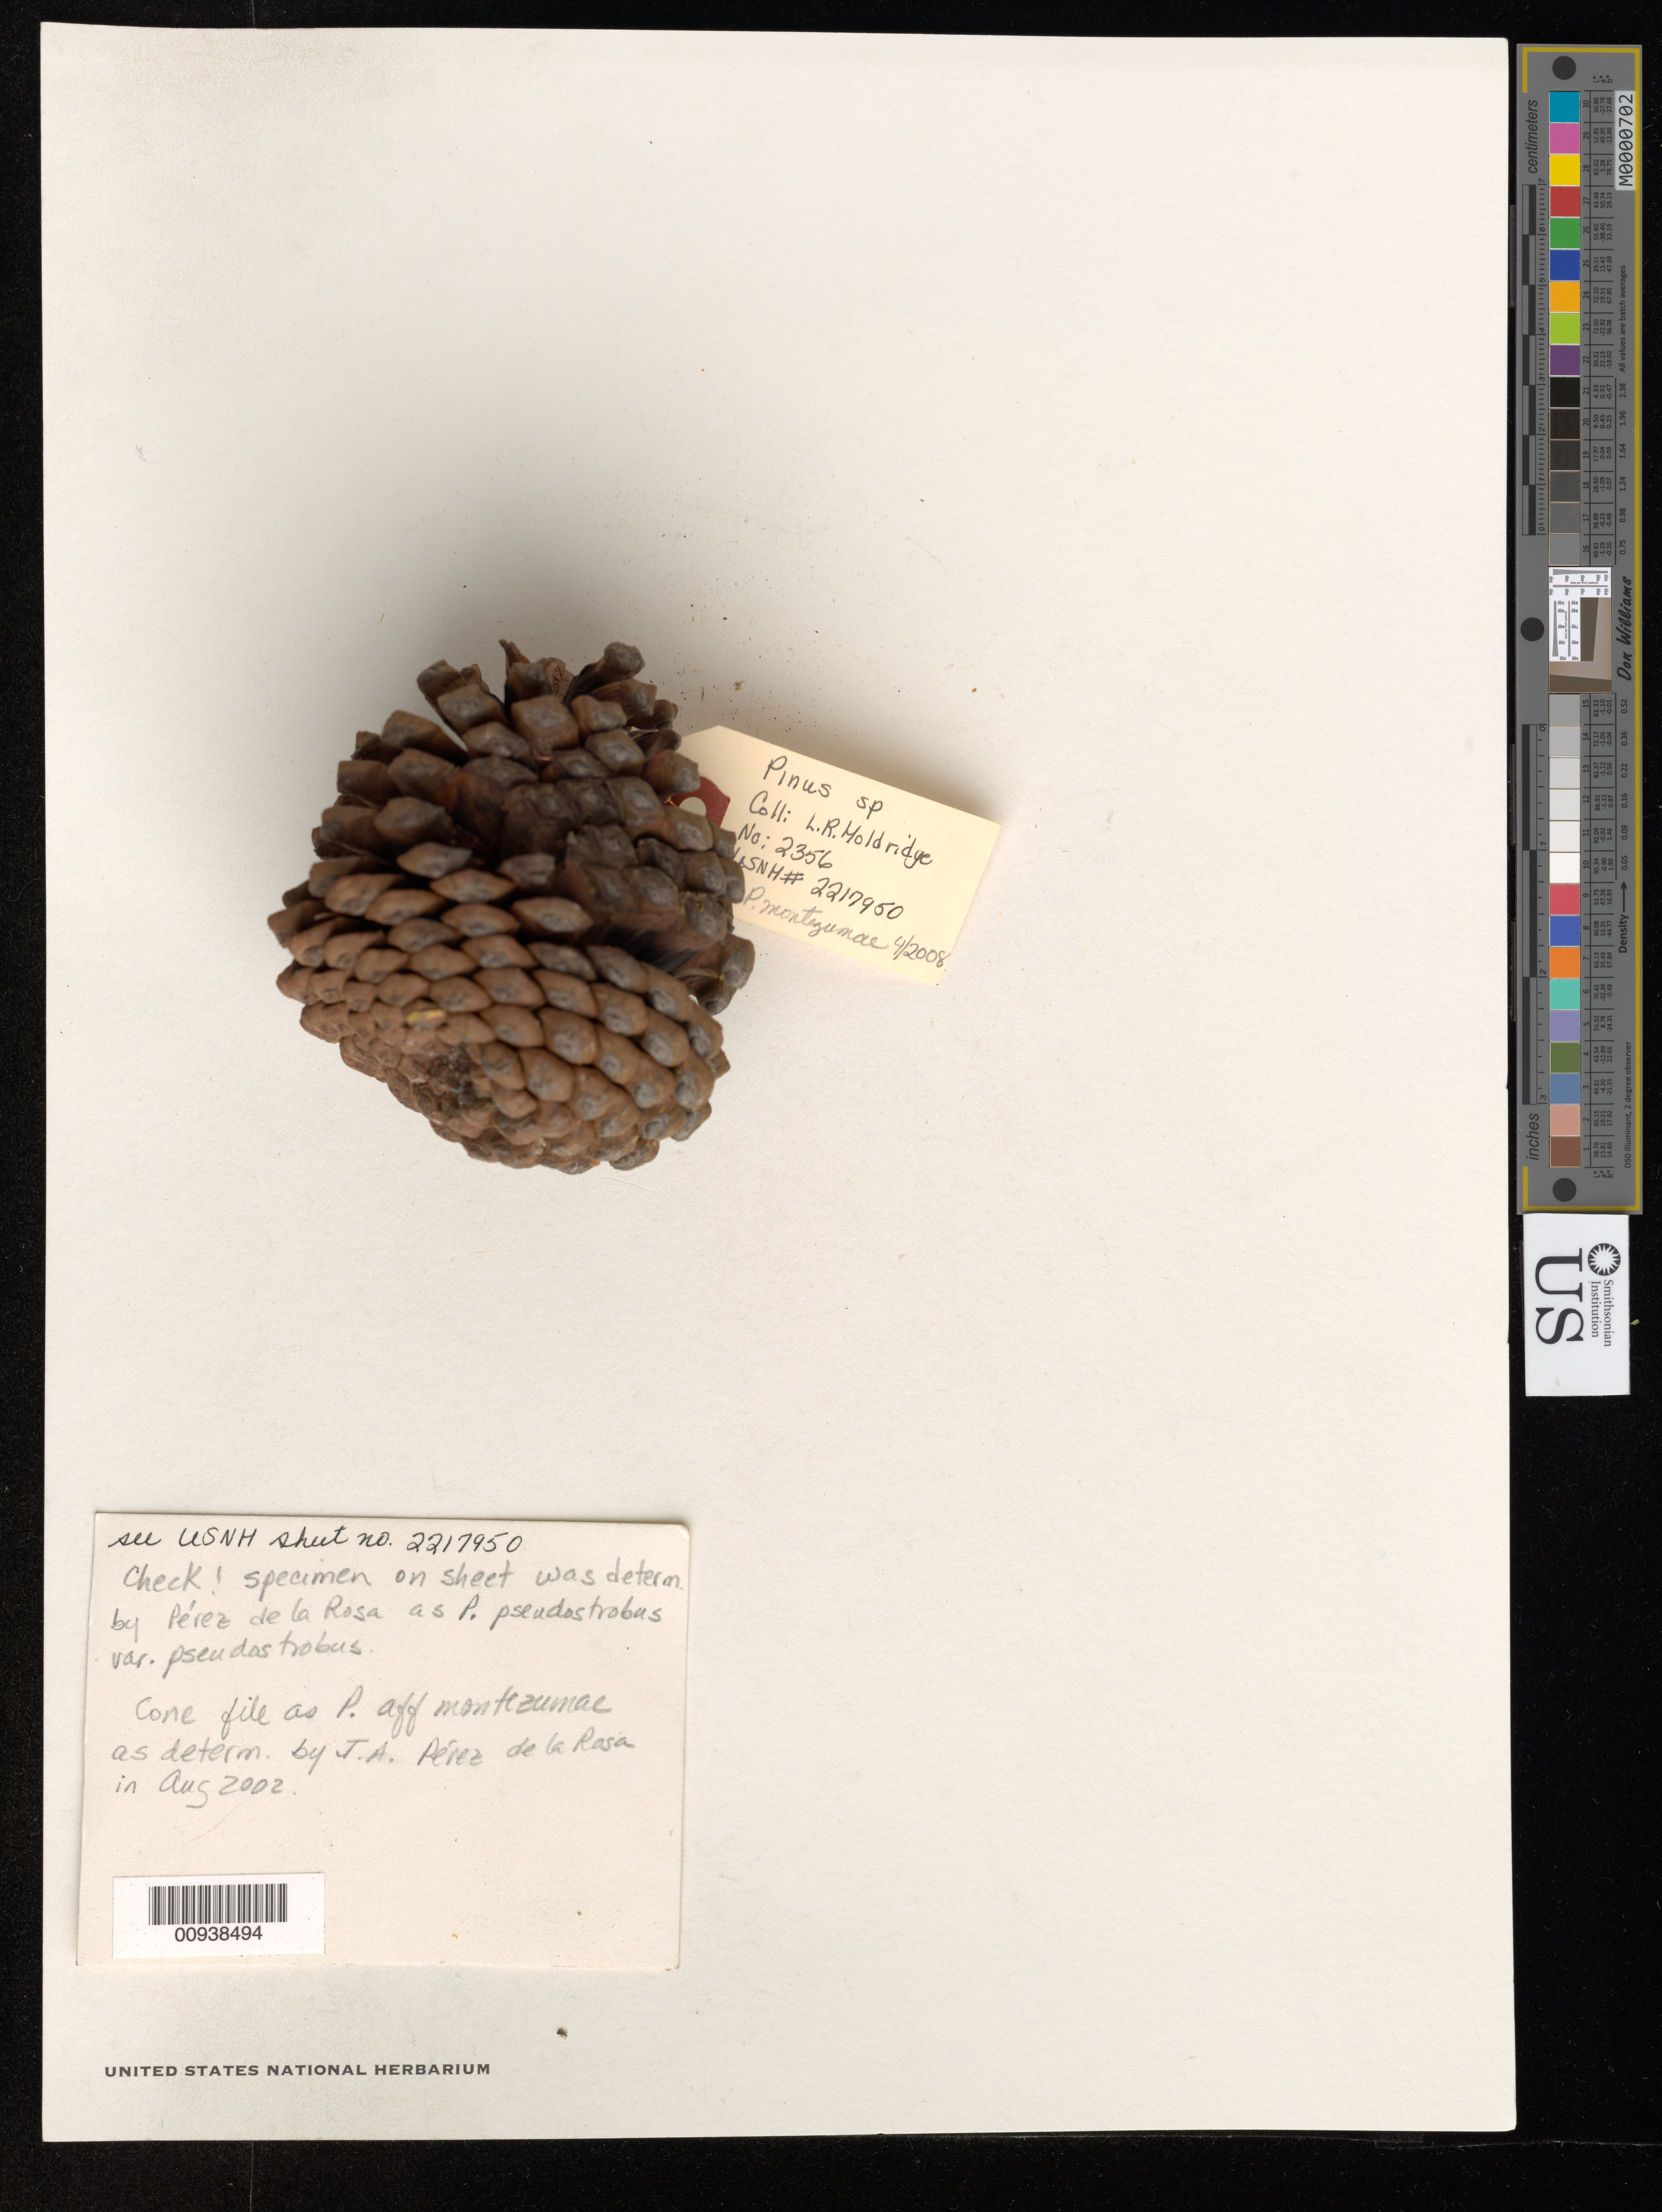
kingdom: Plantae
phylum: Tracheophyta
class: Pinopsida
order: Pinales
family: Pinaceae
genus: Pinus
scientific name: Pinus montezumae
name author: Lamb.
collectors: L. Holdridge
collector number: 2356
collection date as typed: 27 Apr 194?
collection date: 1948-04-27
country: Guatemala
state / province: Huehuetenango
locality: Cerca de Chantla.